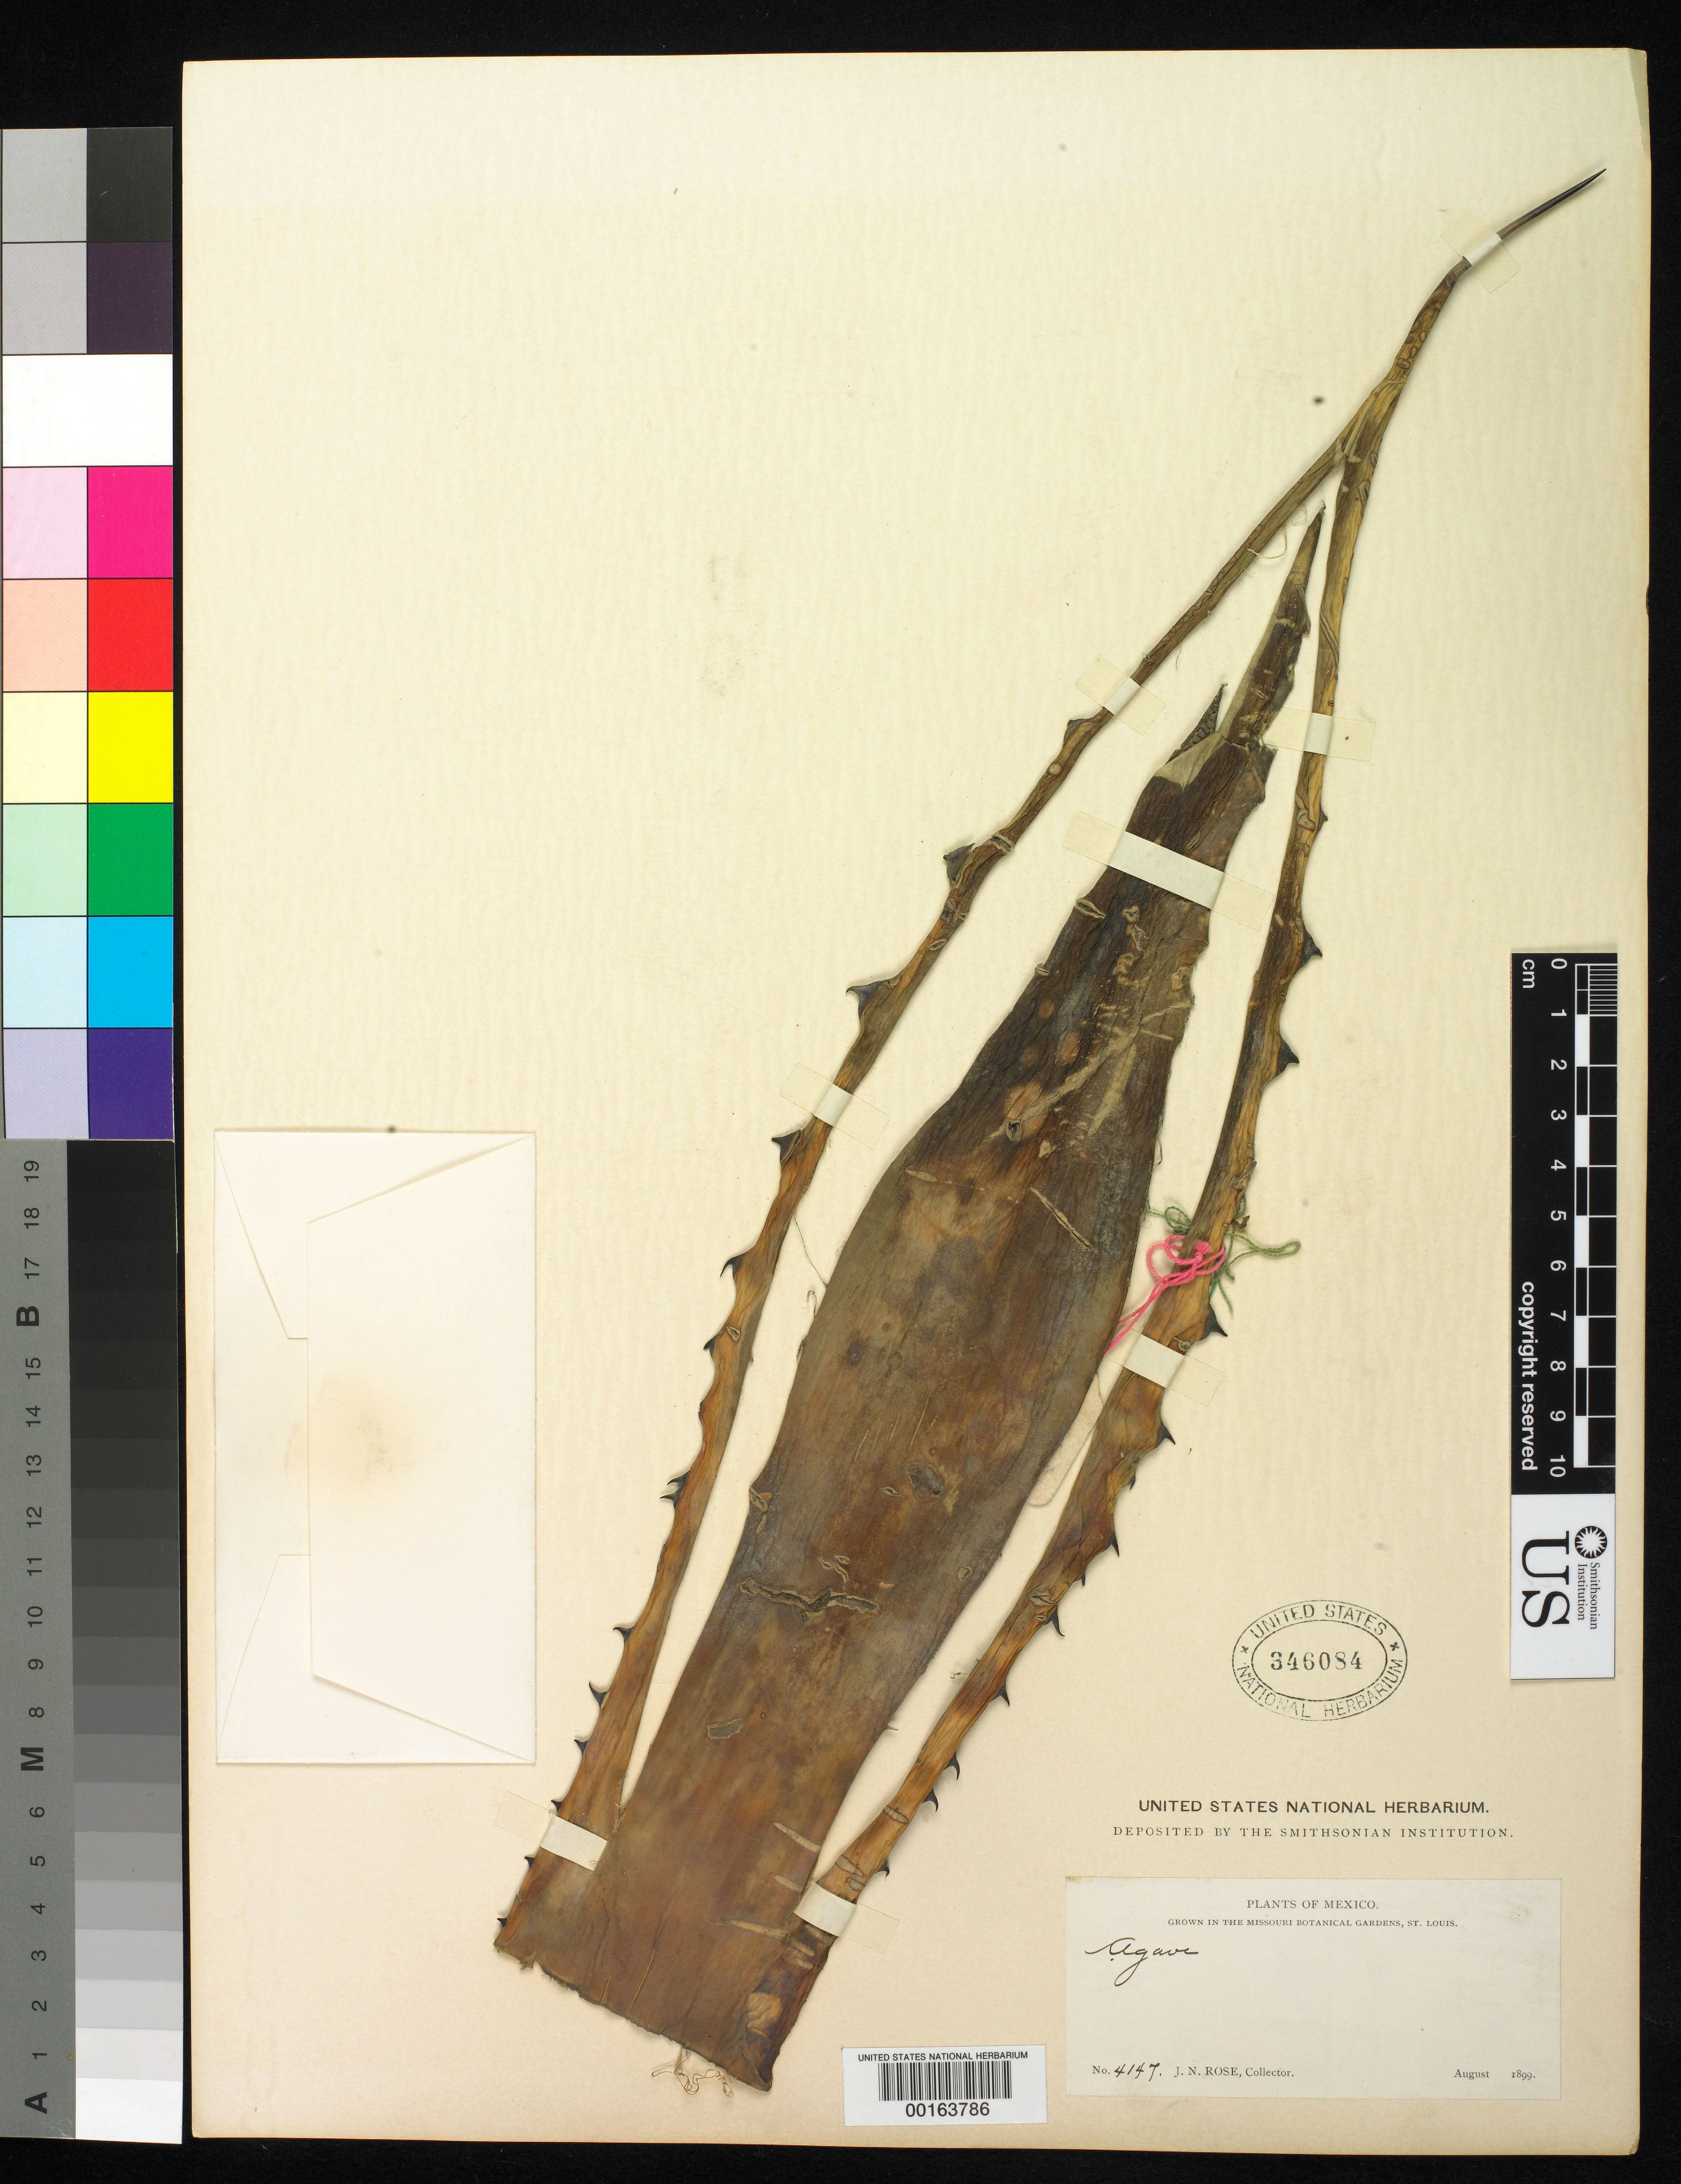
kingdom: Plantae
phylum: Tracheophyta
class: Liliopsida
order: Asparagales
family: Asparagaceae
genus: Agave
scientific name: Agave sp.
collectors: J. N. Rose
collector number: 4147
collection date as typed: Aug 1899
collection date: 1899-08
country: Mexico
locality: E of Monserrat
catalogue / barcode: US 346084